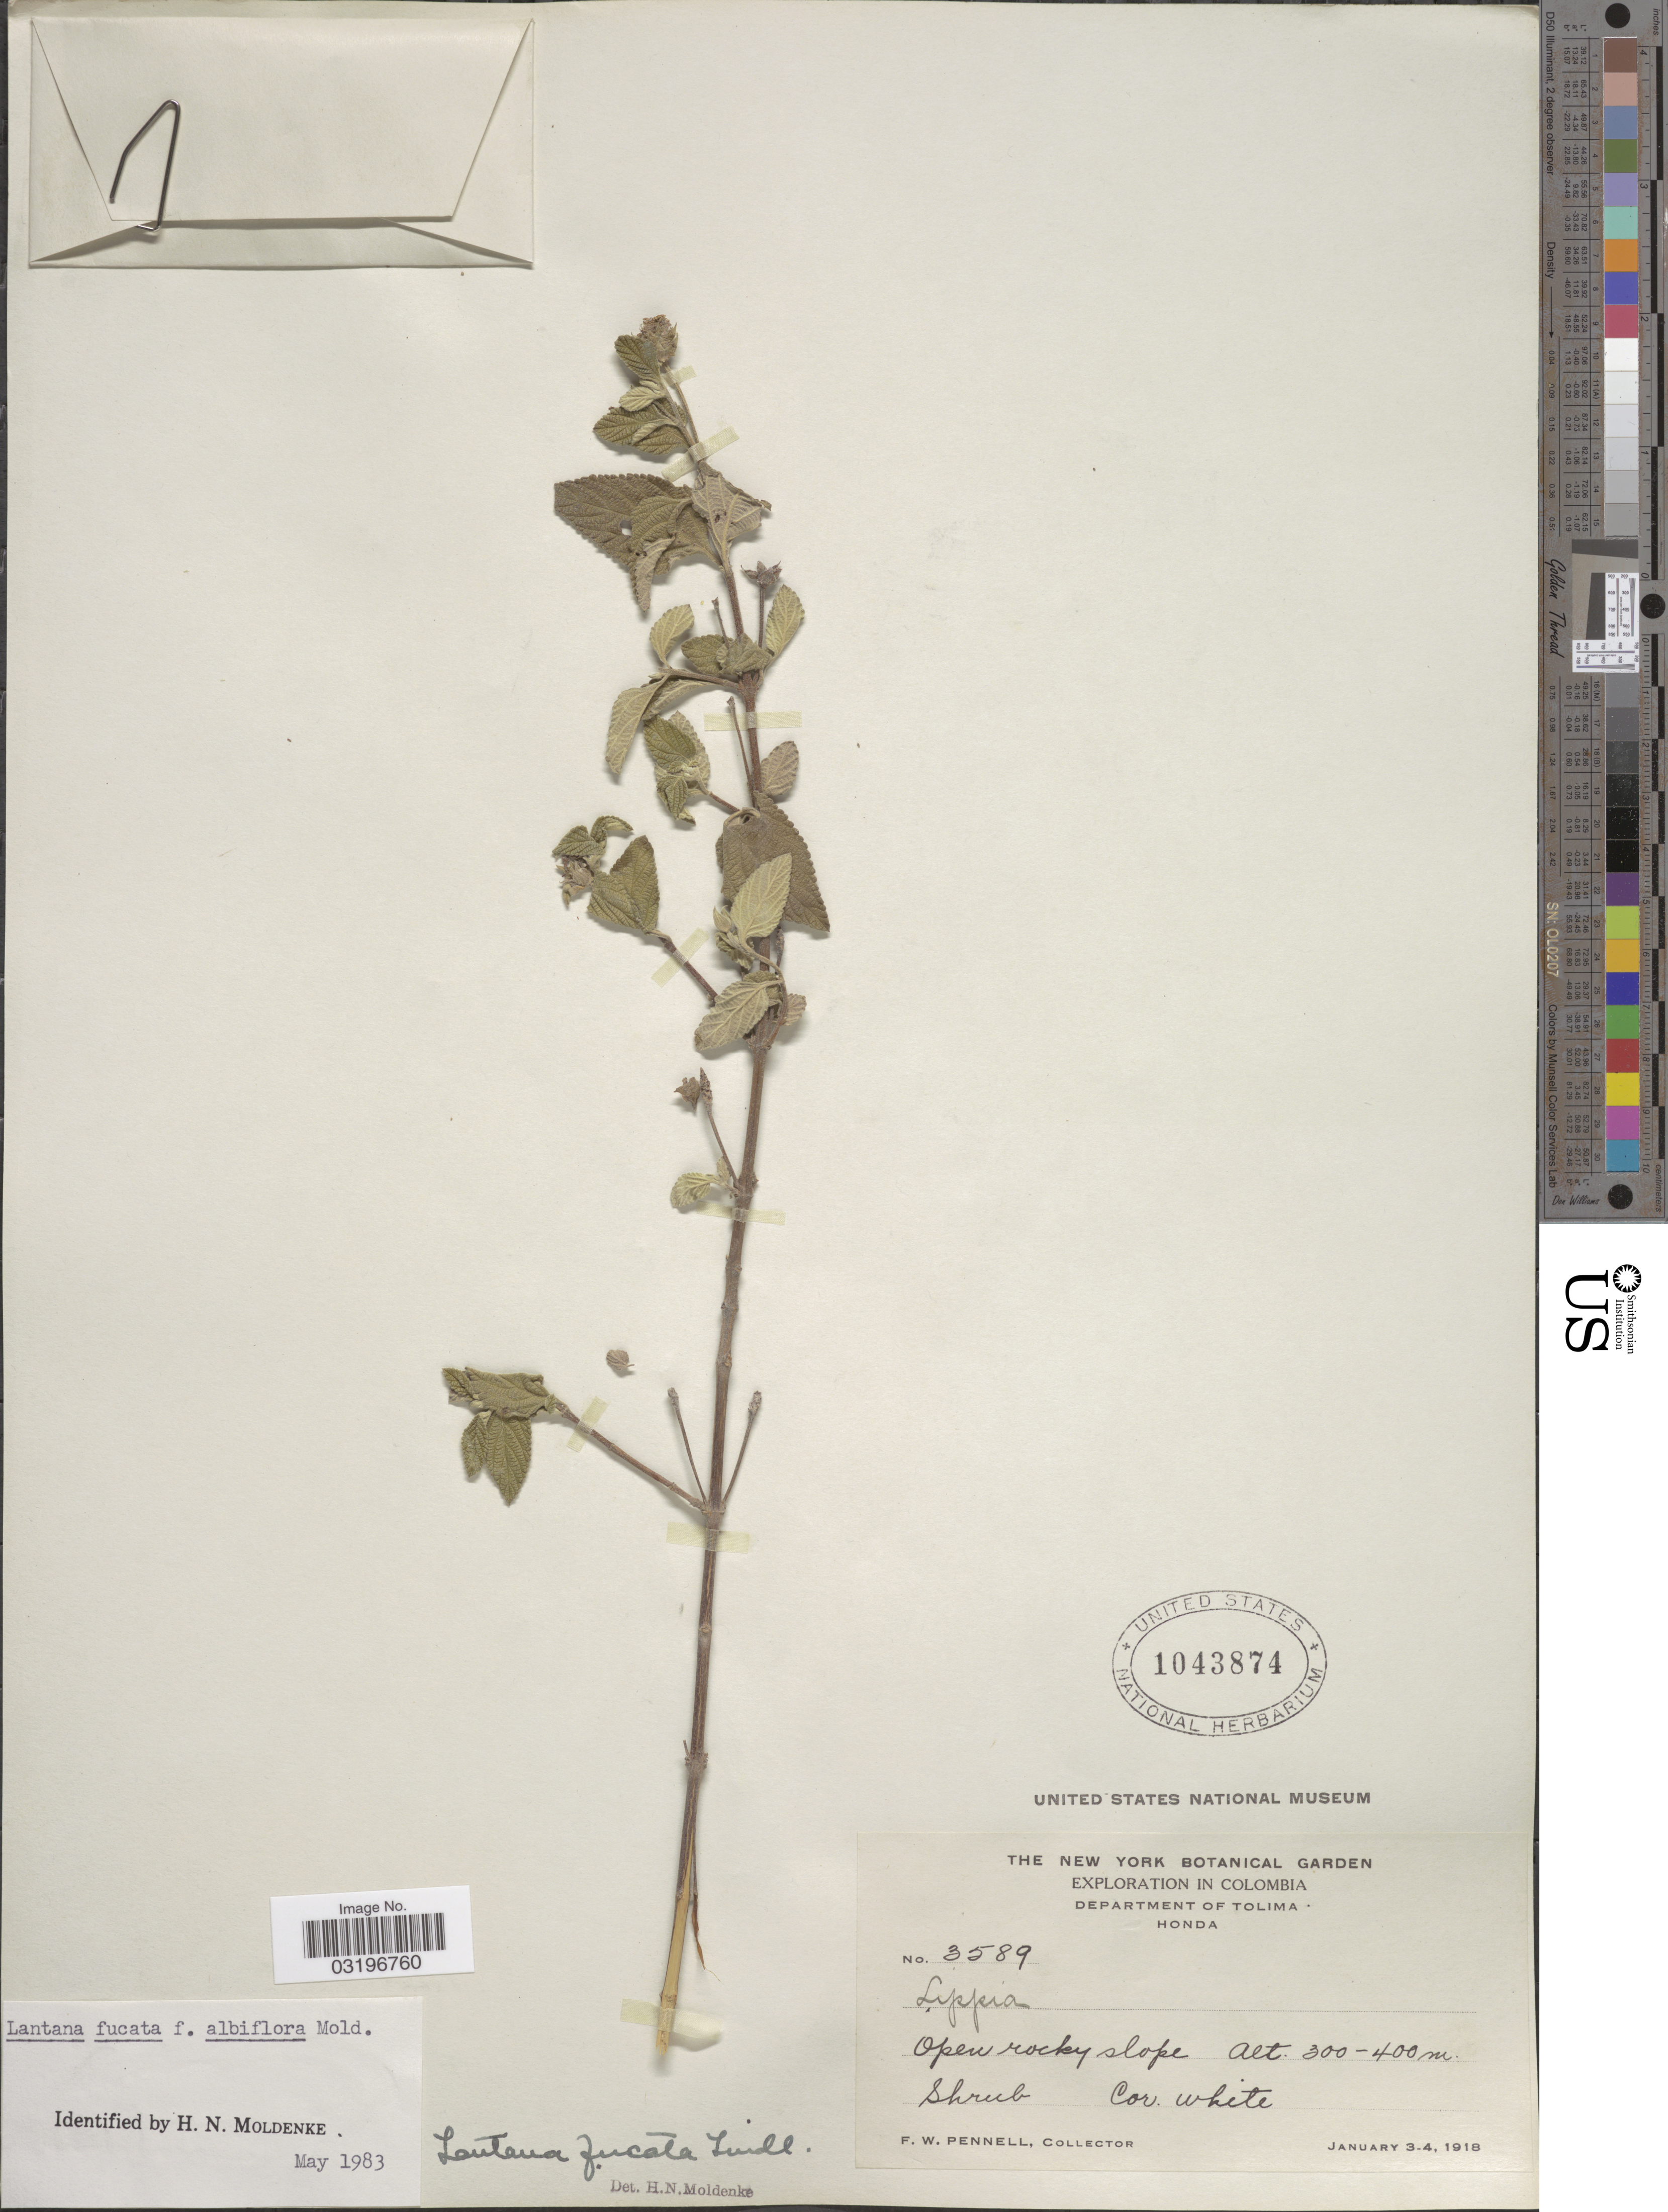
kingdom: Plantae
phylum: Tracheophyta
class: Magnoliopsida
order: Lamiales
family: Verbenaceae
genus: Lantana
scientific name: Lantana fucata f. albiflora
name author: Moldenke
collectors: F. W. Pennell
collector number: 3589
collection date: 1918-01-03/1918-01-04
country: Colombia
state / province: Tolima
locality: Department of Tolima, Honda.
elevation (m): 300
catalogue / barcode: US 1043874